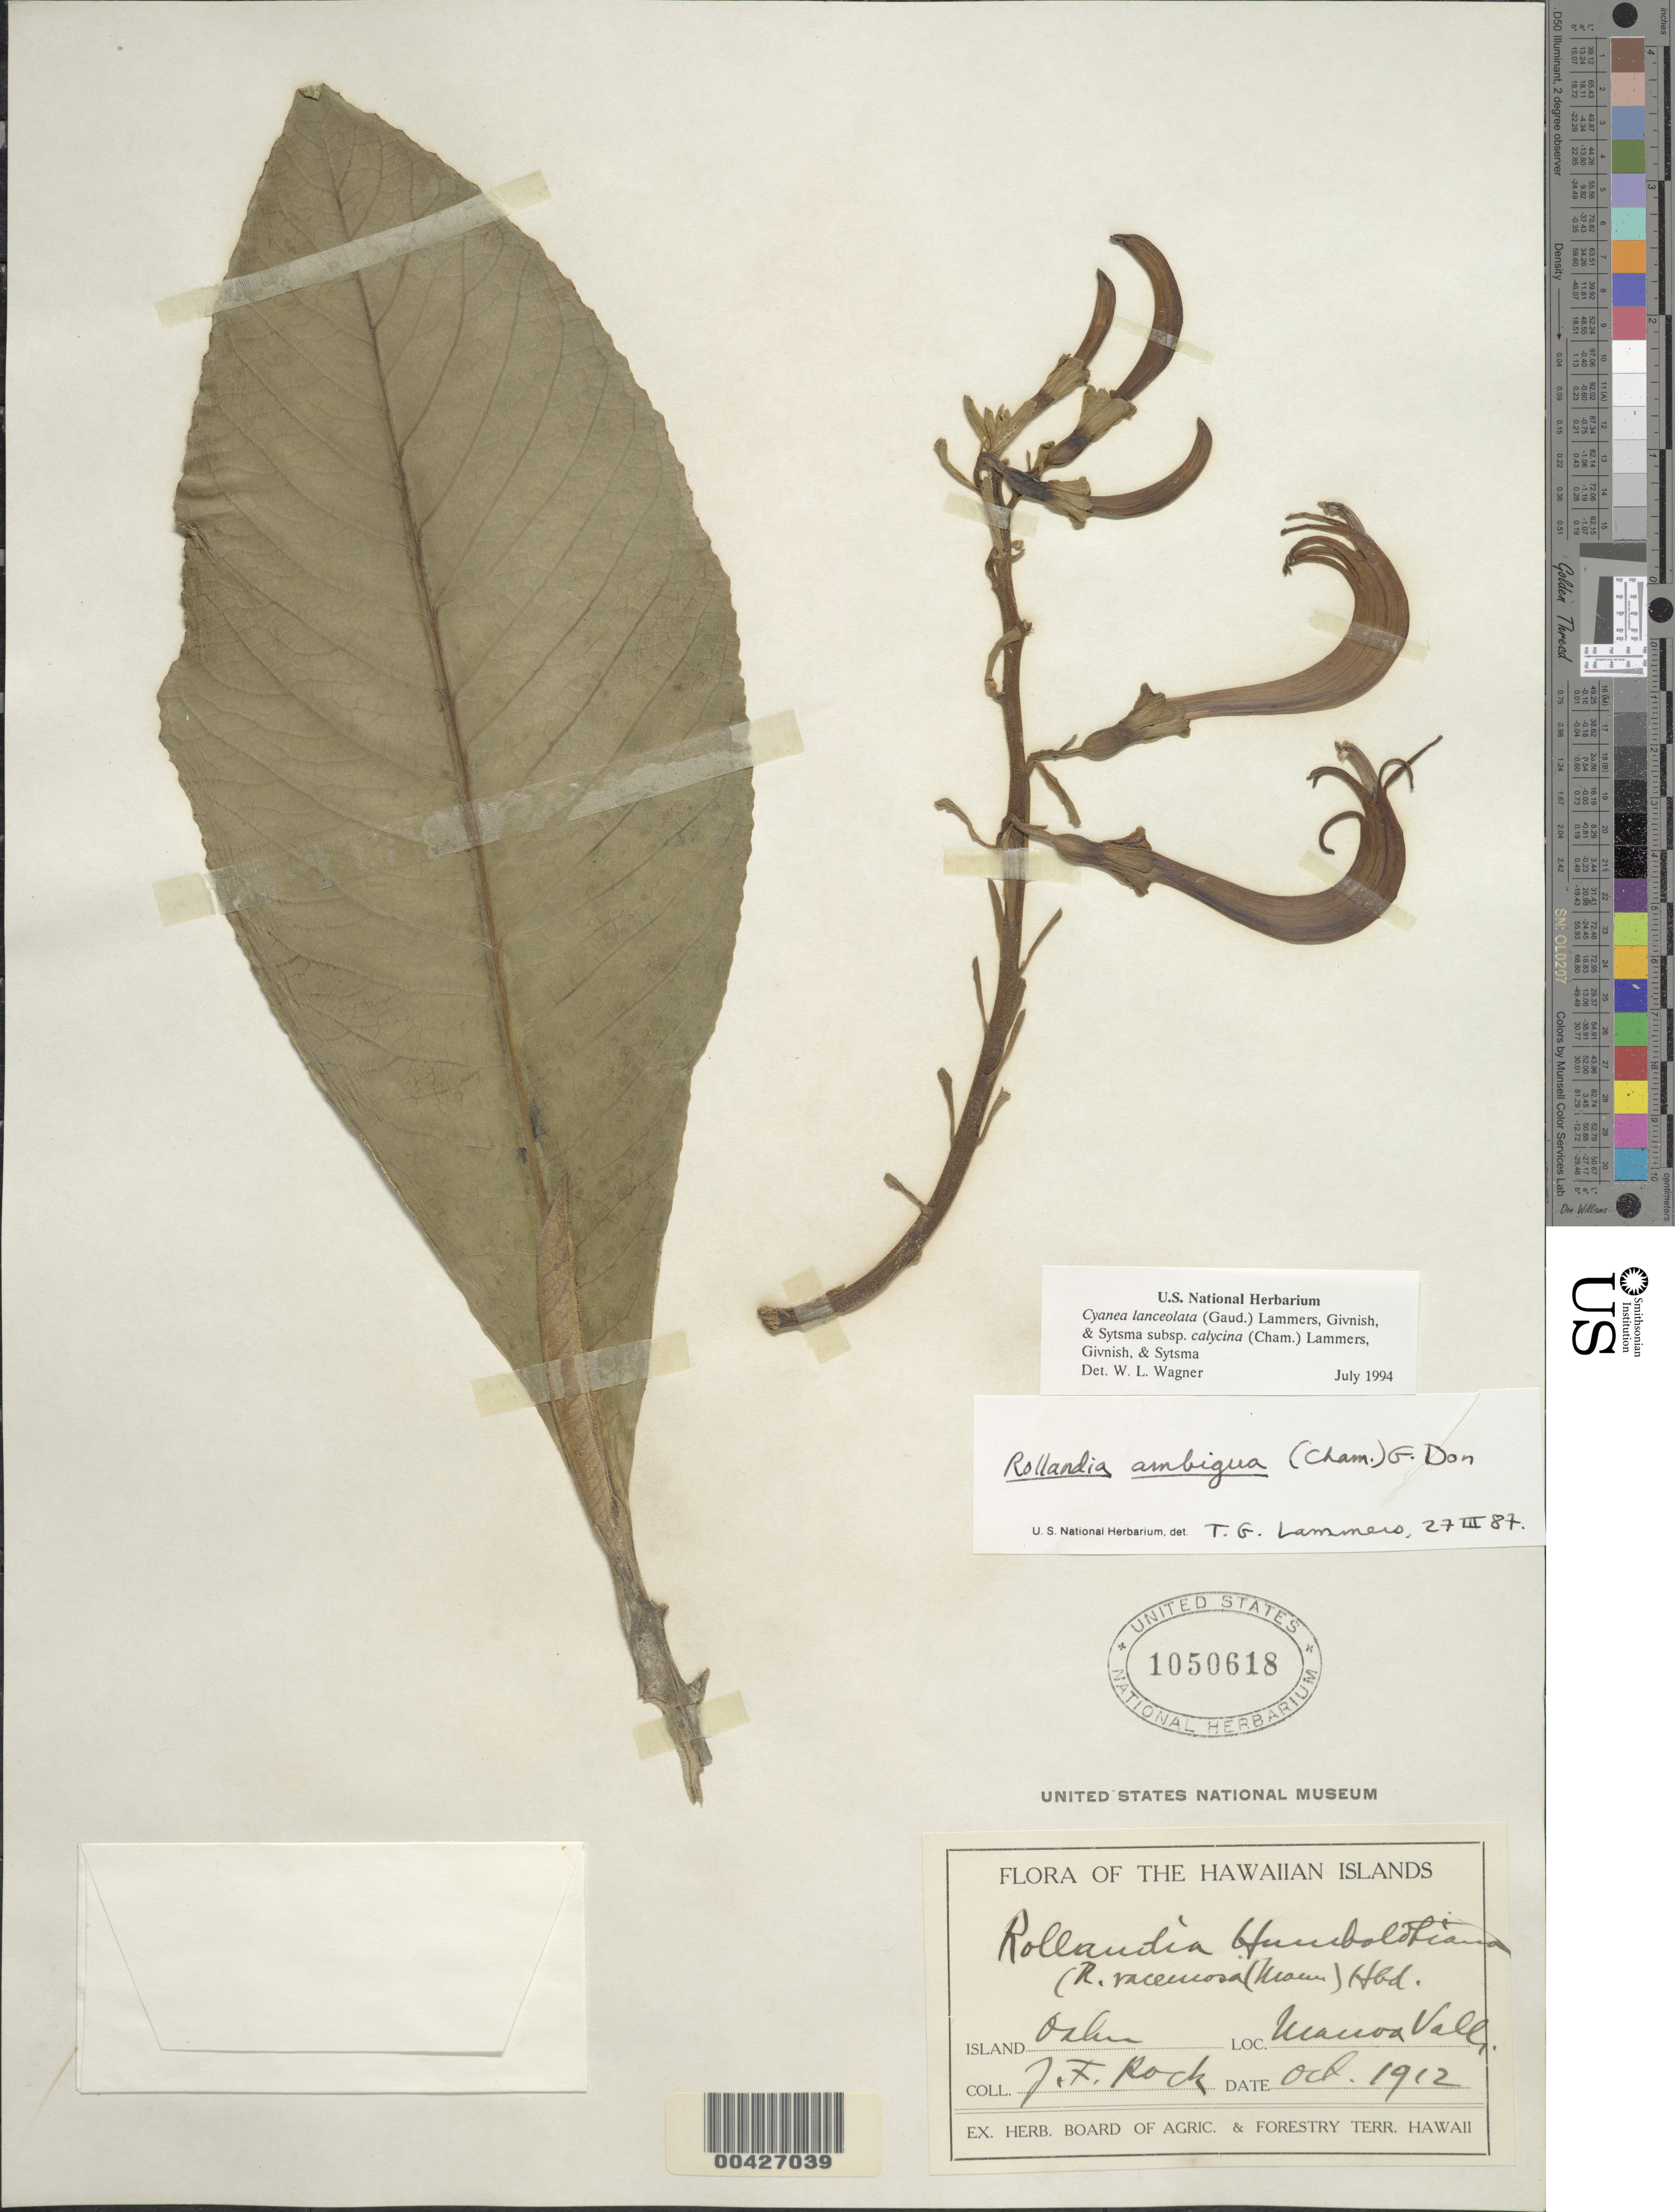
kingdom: Plantae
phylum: Tracheophyta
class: Magnoliopsida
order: Asterales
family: Campanulaceae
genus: Cyanea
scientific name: Cyanea calycina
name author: (Cham.) Lammers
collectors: J. F. Rock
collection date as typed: Oct 1912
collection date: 1912-10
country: United States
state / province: Hawaii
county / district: Honolulu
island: Oahu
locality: Manoa Valley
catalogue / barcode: US 1050618